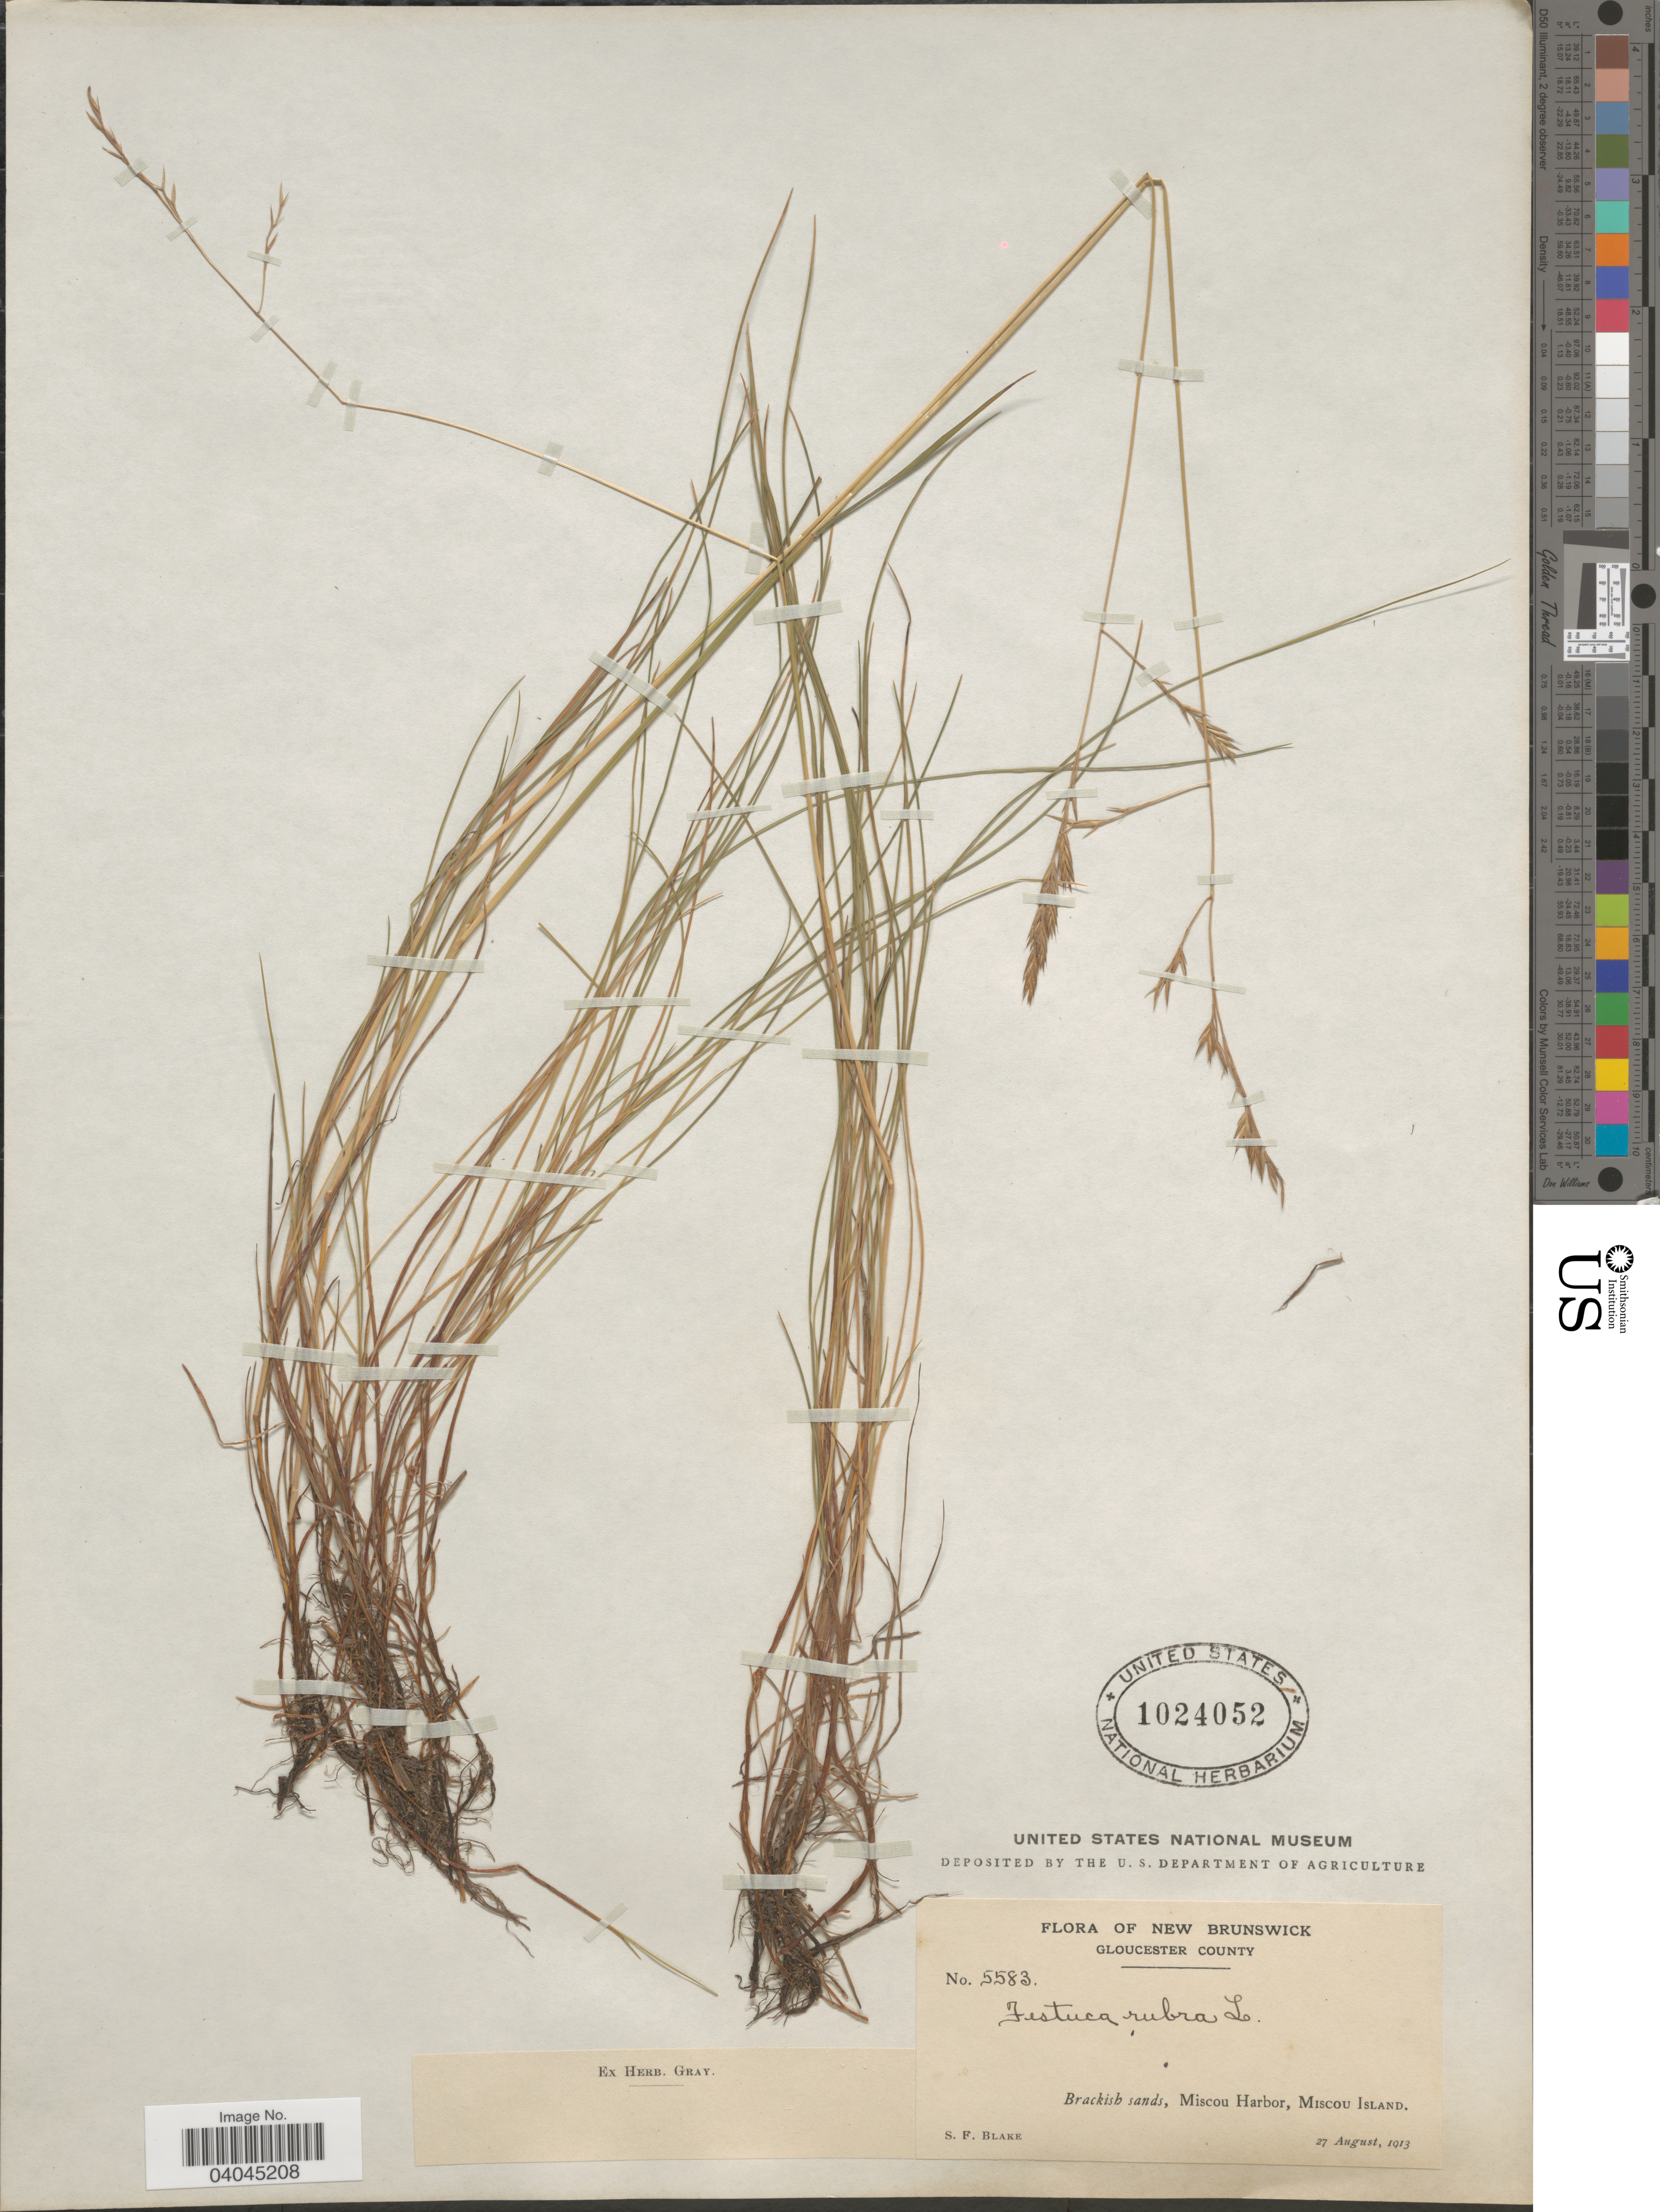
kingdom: Plantae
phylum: Tracheophyta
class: Liliopsida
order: Poales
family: Poaceae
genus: Festuca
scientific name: Festuca rubra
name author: L.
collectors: S. Blake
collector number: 5583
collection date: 1913-08-27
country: Canada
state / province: New Brunswick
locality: Gloucester County. Miscou Harbor, Miscou Island.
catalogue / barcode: US 1024052